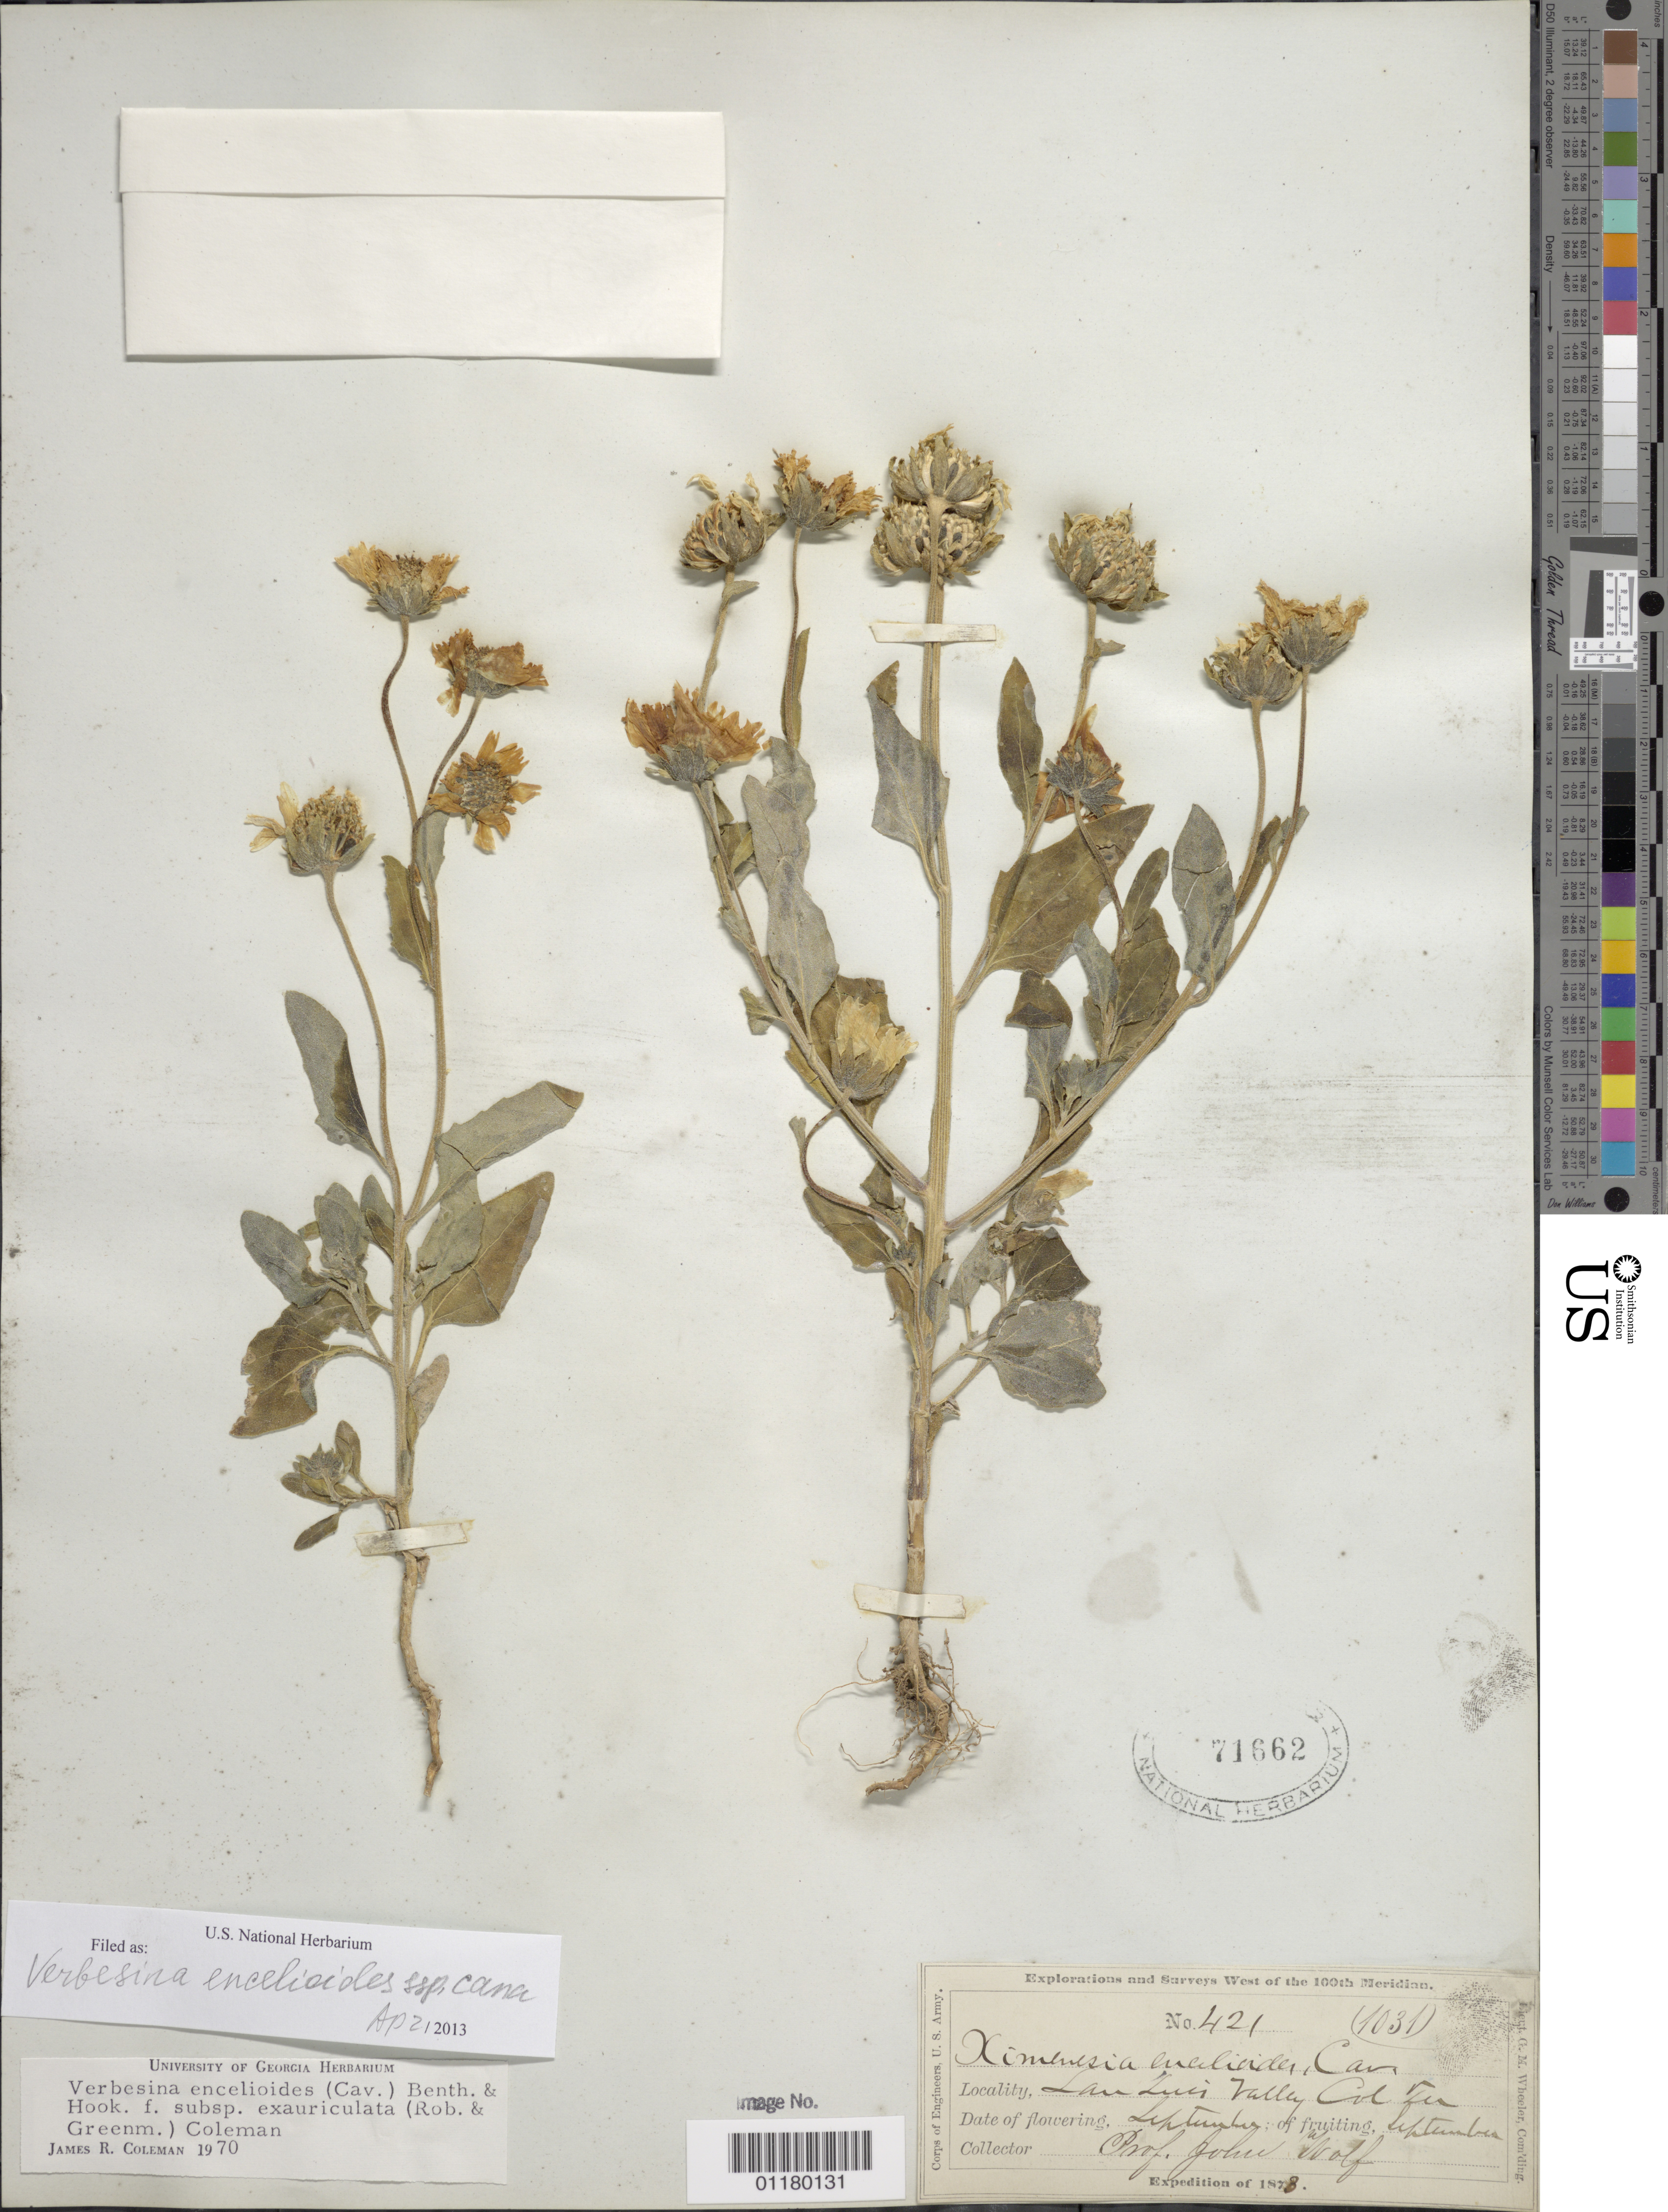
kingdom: Plantae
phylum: Tracheophyta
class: Magnoliopsida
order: Asterales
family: Asteraceae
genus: Verbesina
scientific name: Verbesina encelioides var. cana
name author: (B.L. Rob.) Greenm.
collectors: J. Wolf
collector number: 421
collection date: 1873-09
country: United States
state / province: Colorado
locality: San Luis Valley, Col Ter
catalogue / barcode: US 71662